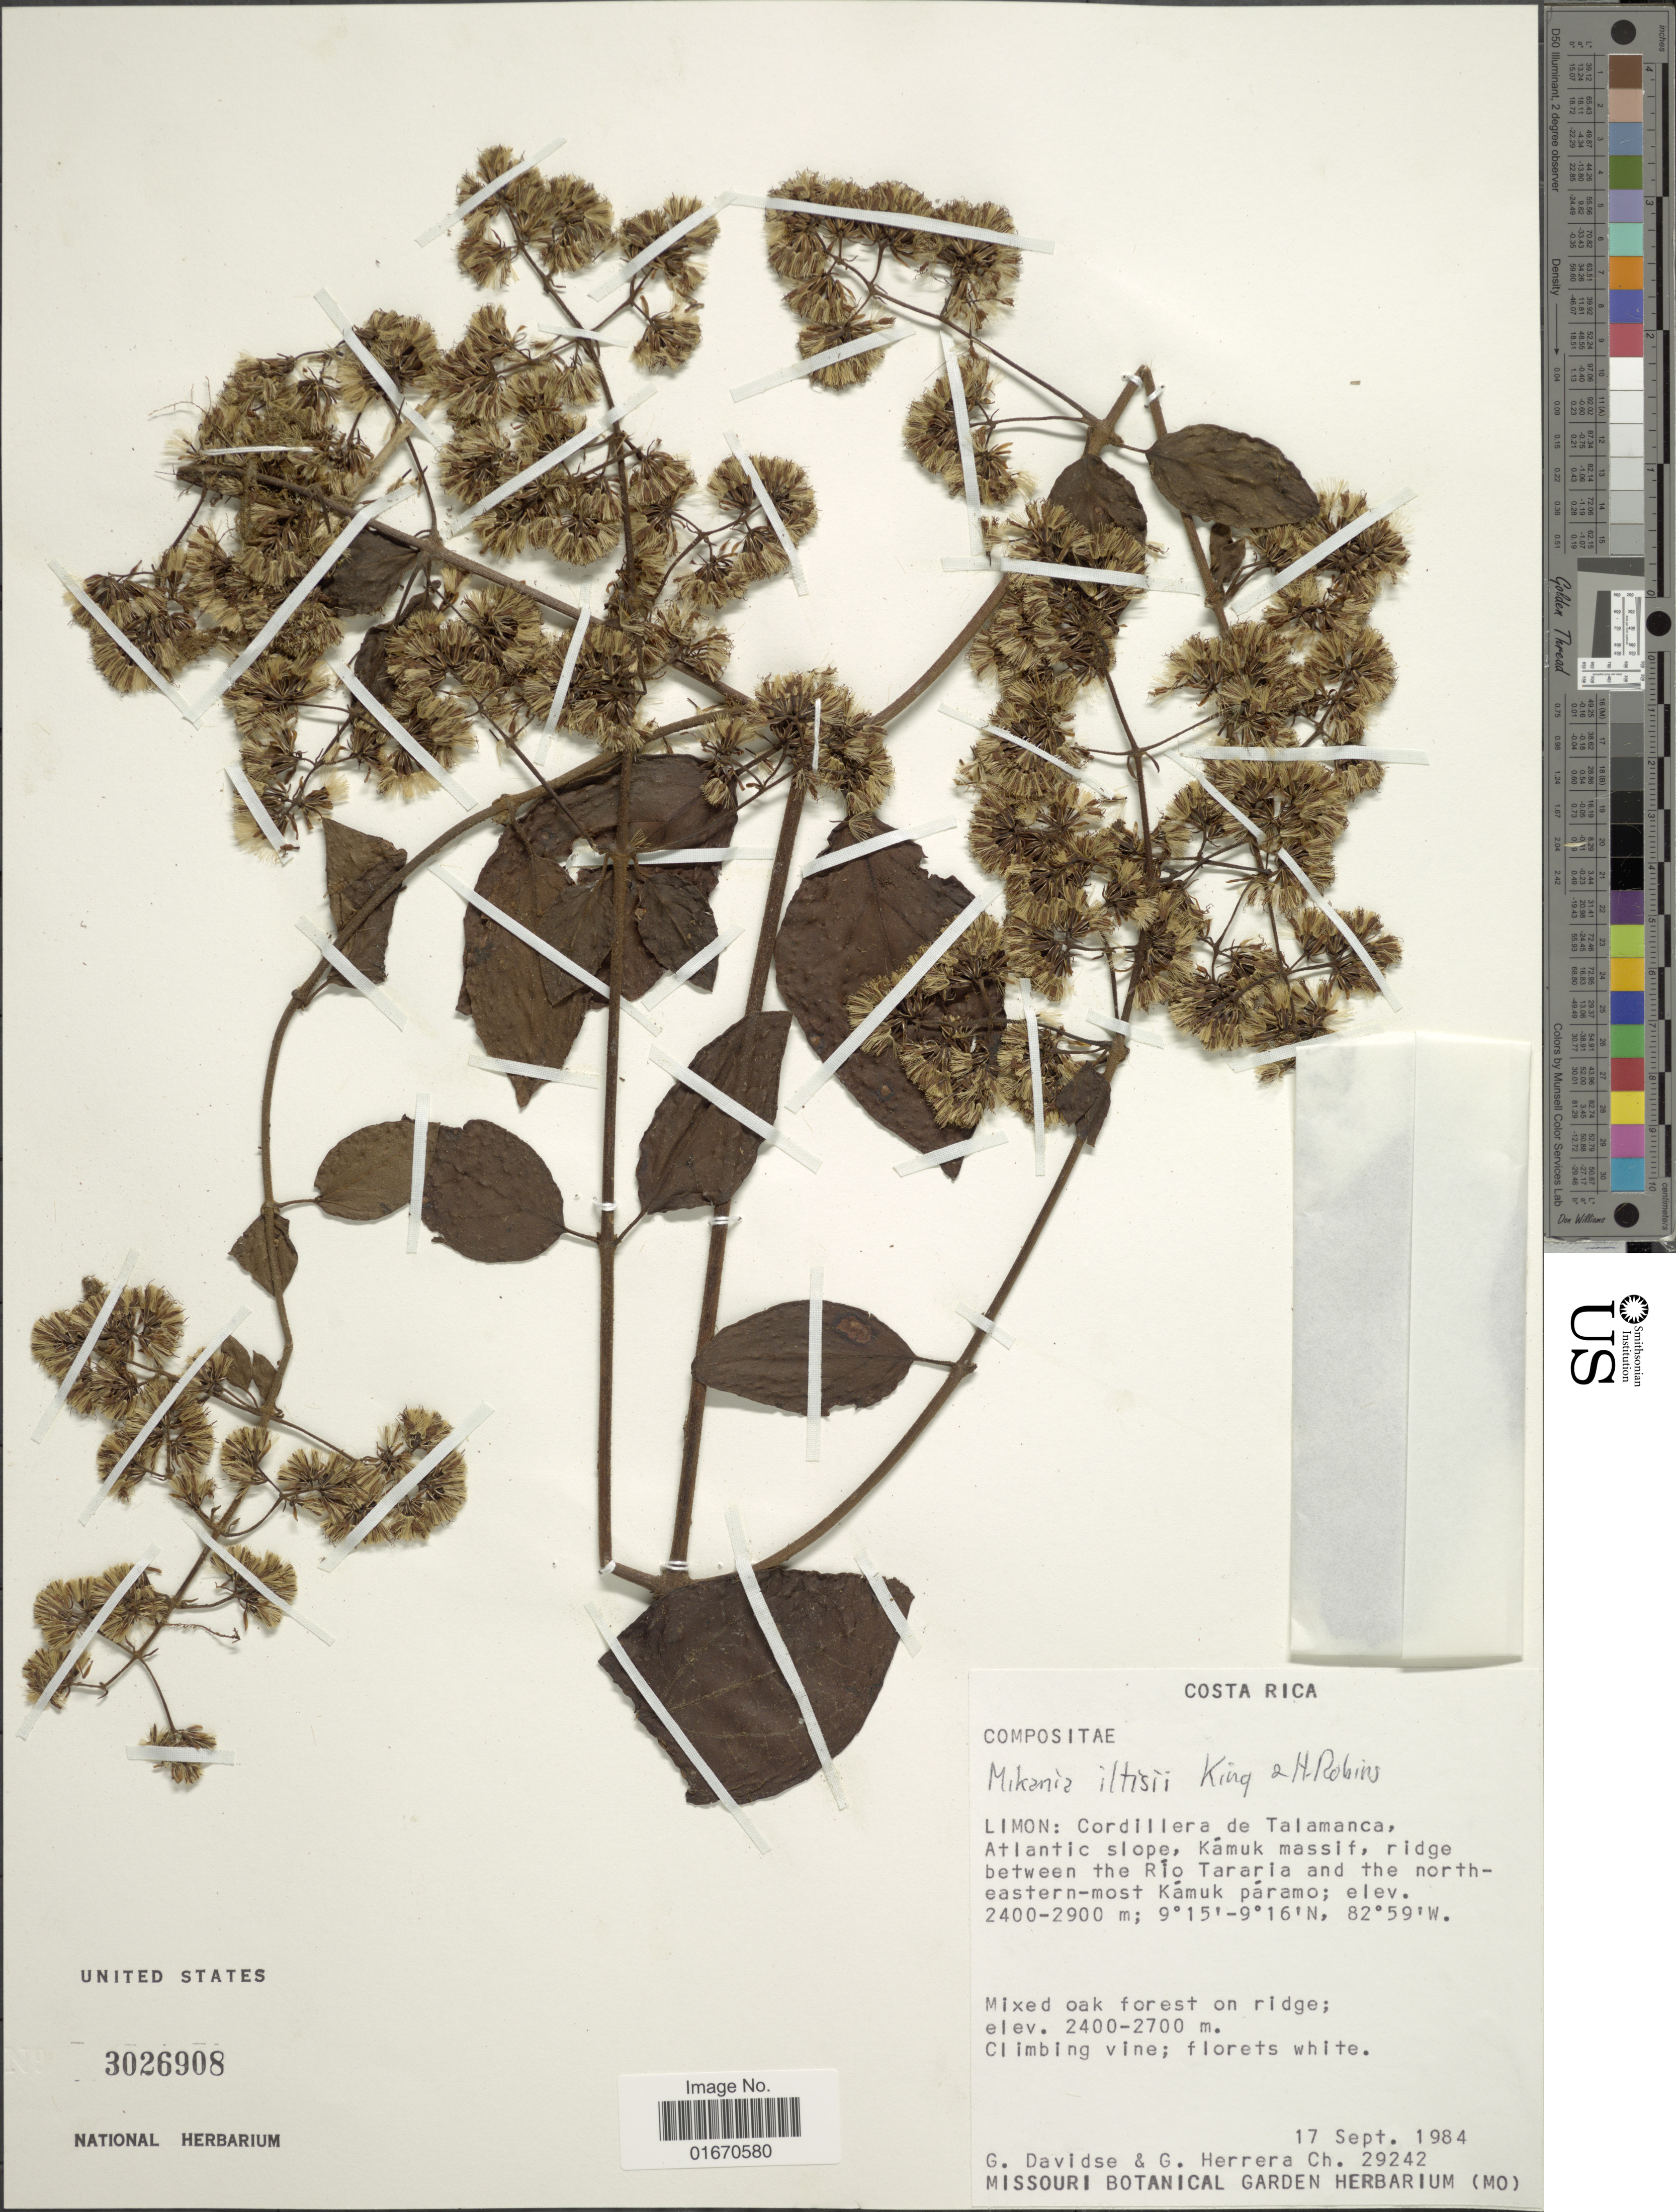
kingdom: Plantae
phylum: Tracheophyta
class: Magnoliopsida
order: Asterales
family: Asteraceae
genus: Mikania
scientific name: Mikania iltisii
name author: R.M. King & H. Rob.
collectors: G. Davidse & G. Herrera Ch.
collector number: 29242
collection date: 1984-09-17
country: Costa Rica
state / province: Limón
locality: Cordillera de Talamanca, Atlantic slope, Kamuk massif, ridge between the Rio Tararia and the north-eastern-most Kamuk paramo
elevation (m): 2400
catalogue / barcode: US 3026908